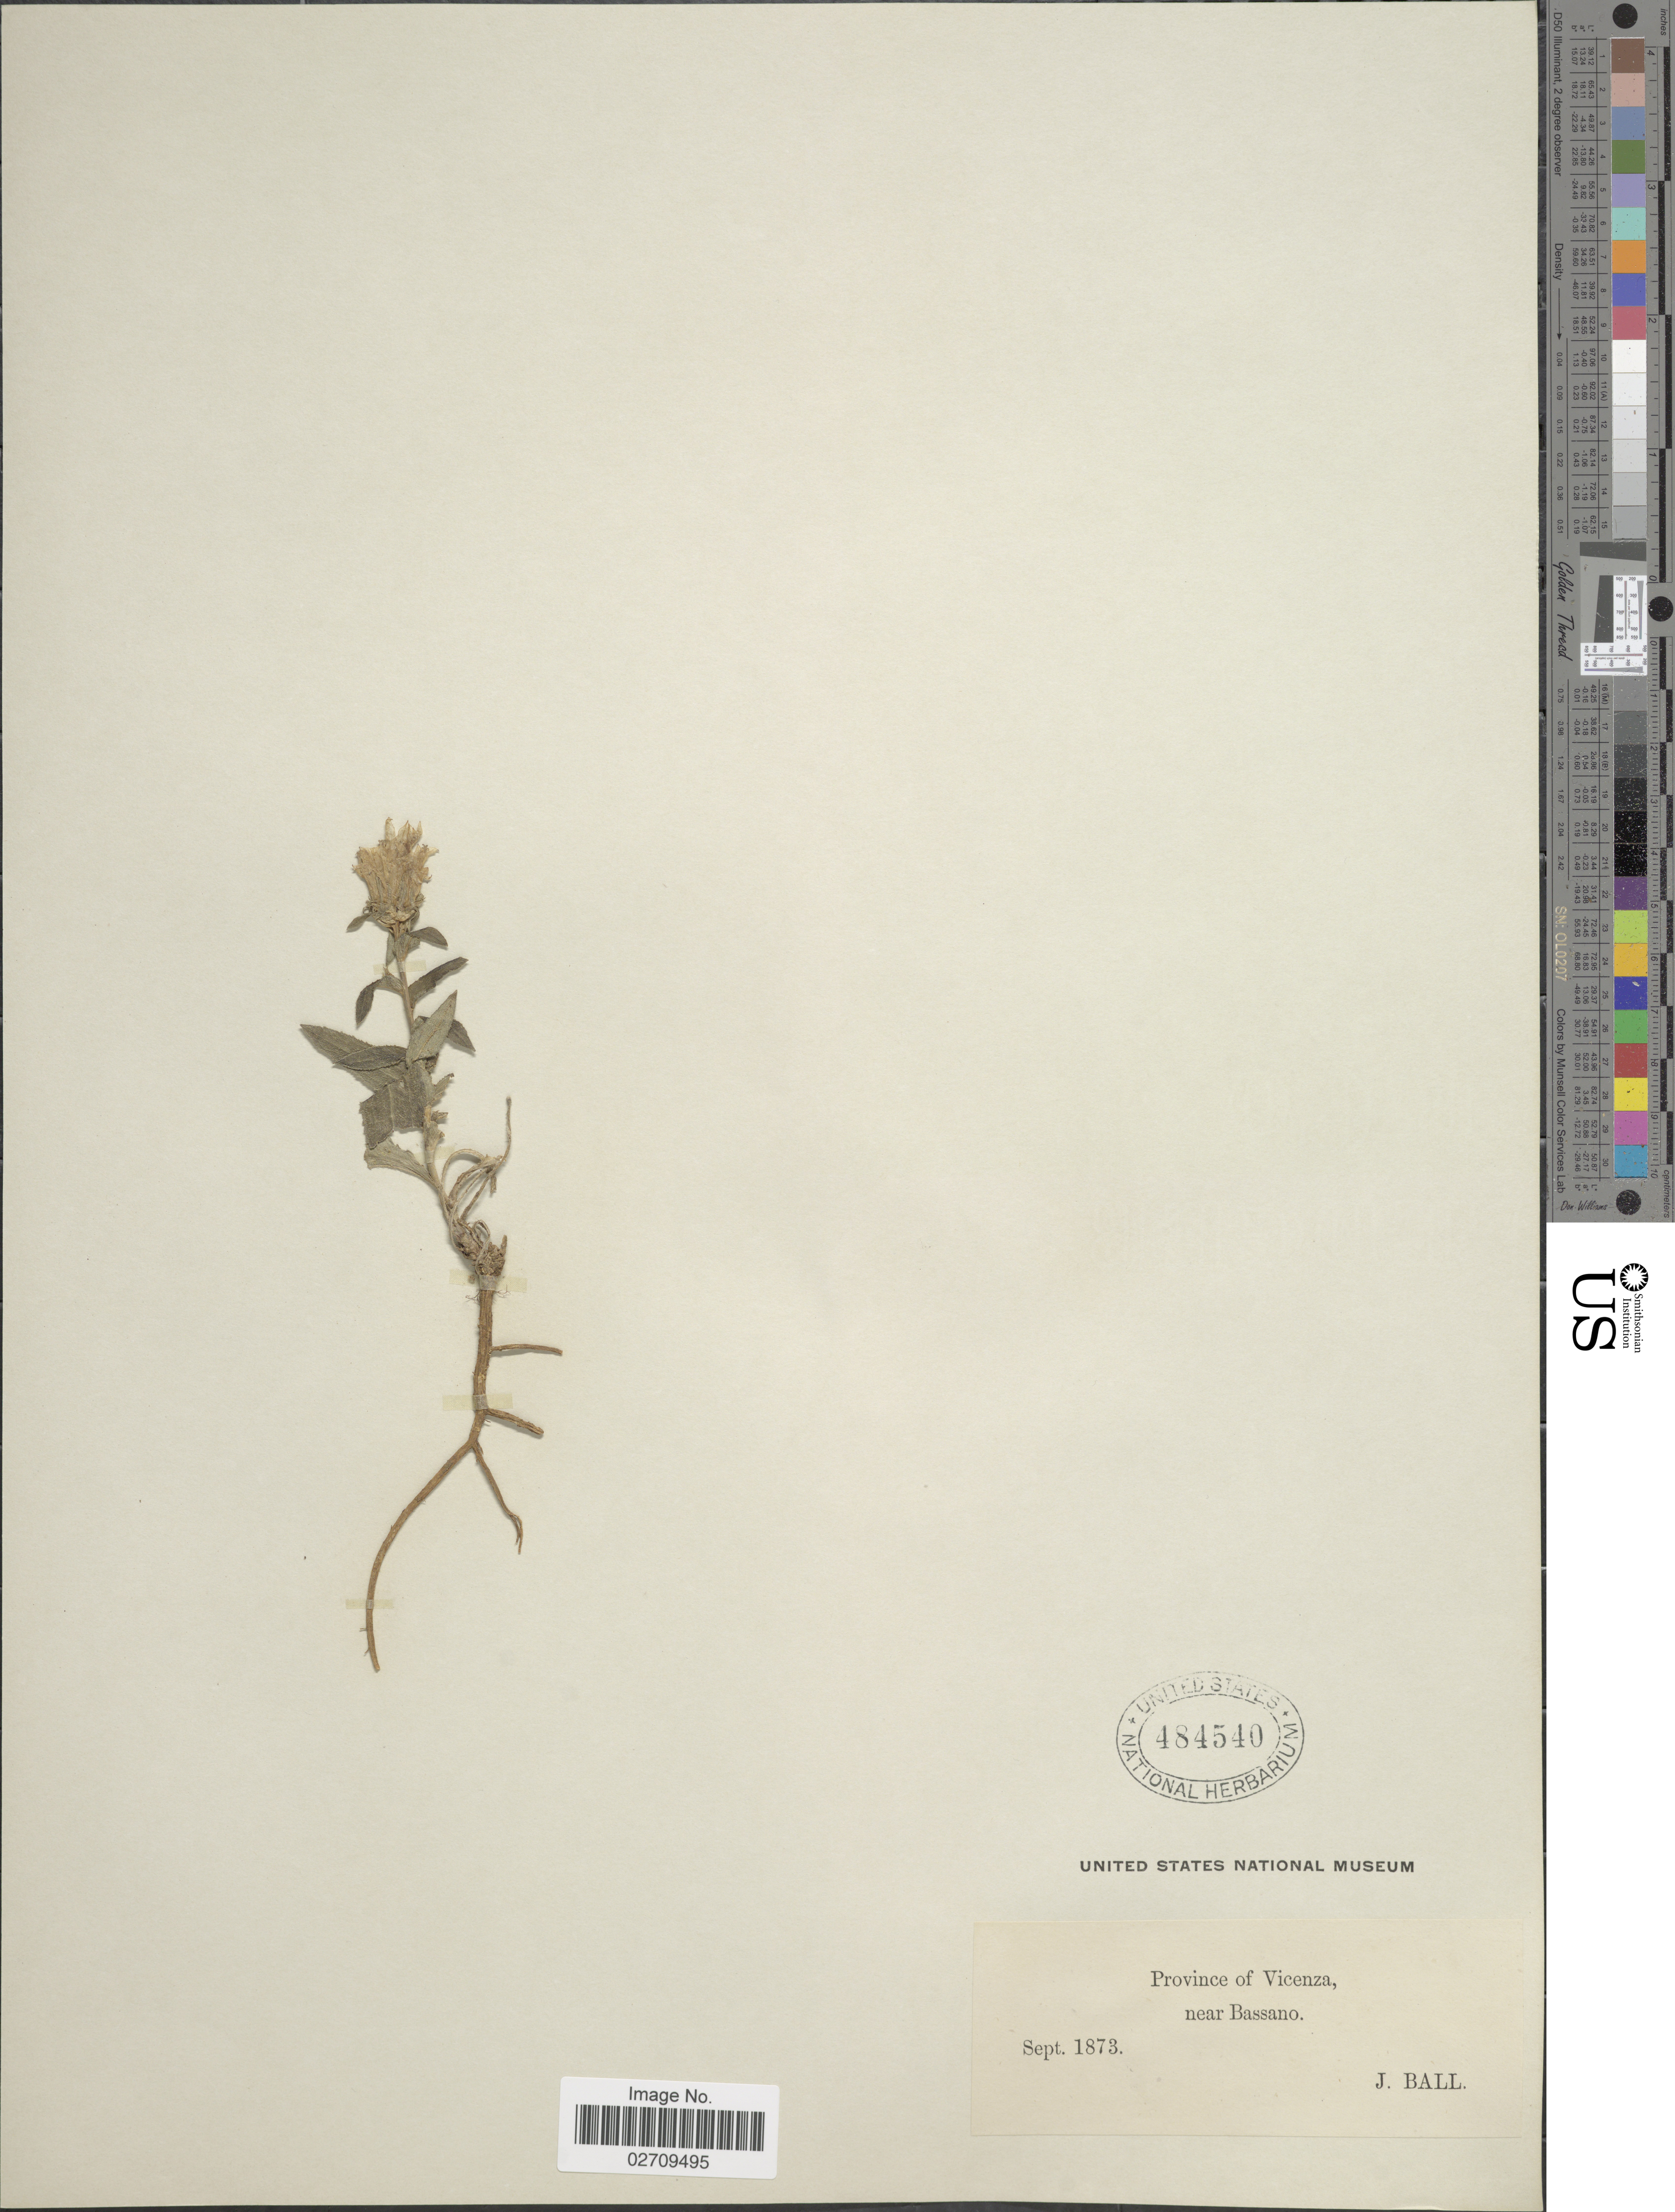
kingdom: Plantae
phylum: Tracheophyta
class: Magnoliopsida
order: Asterales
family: Campanulaceae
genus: Phyteuma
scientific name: Phyteuma sp.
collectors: J. Ball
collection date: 1873-09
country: Italy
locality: Province of Vicenza, near Bassano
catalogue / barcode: US 484540